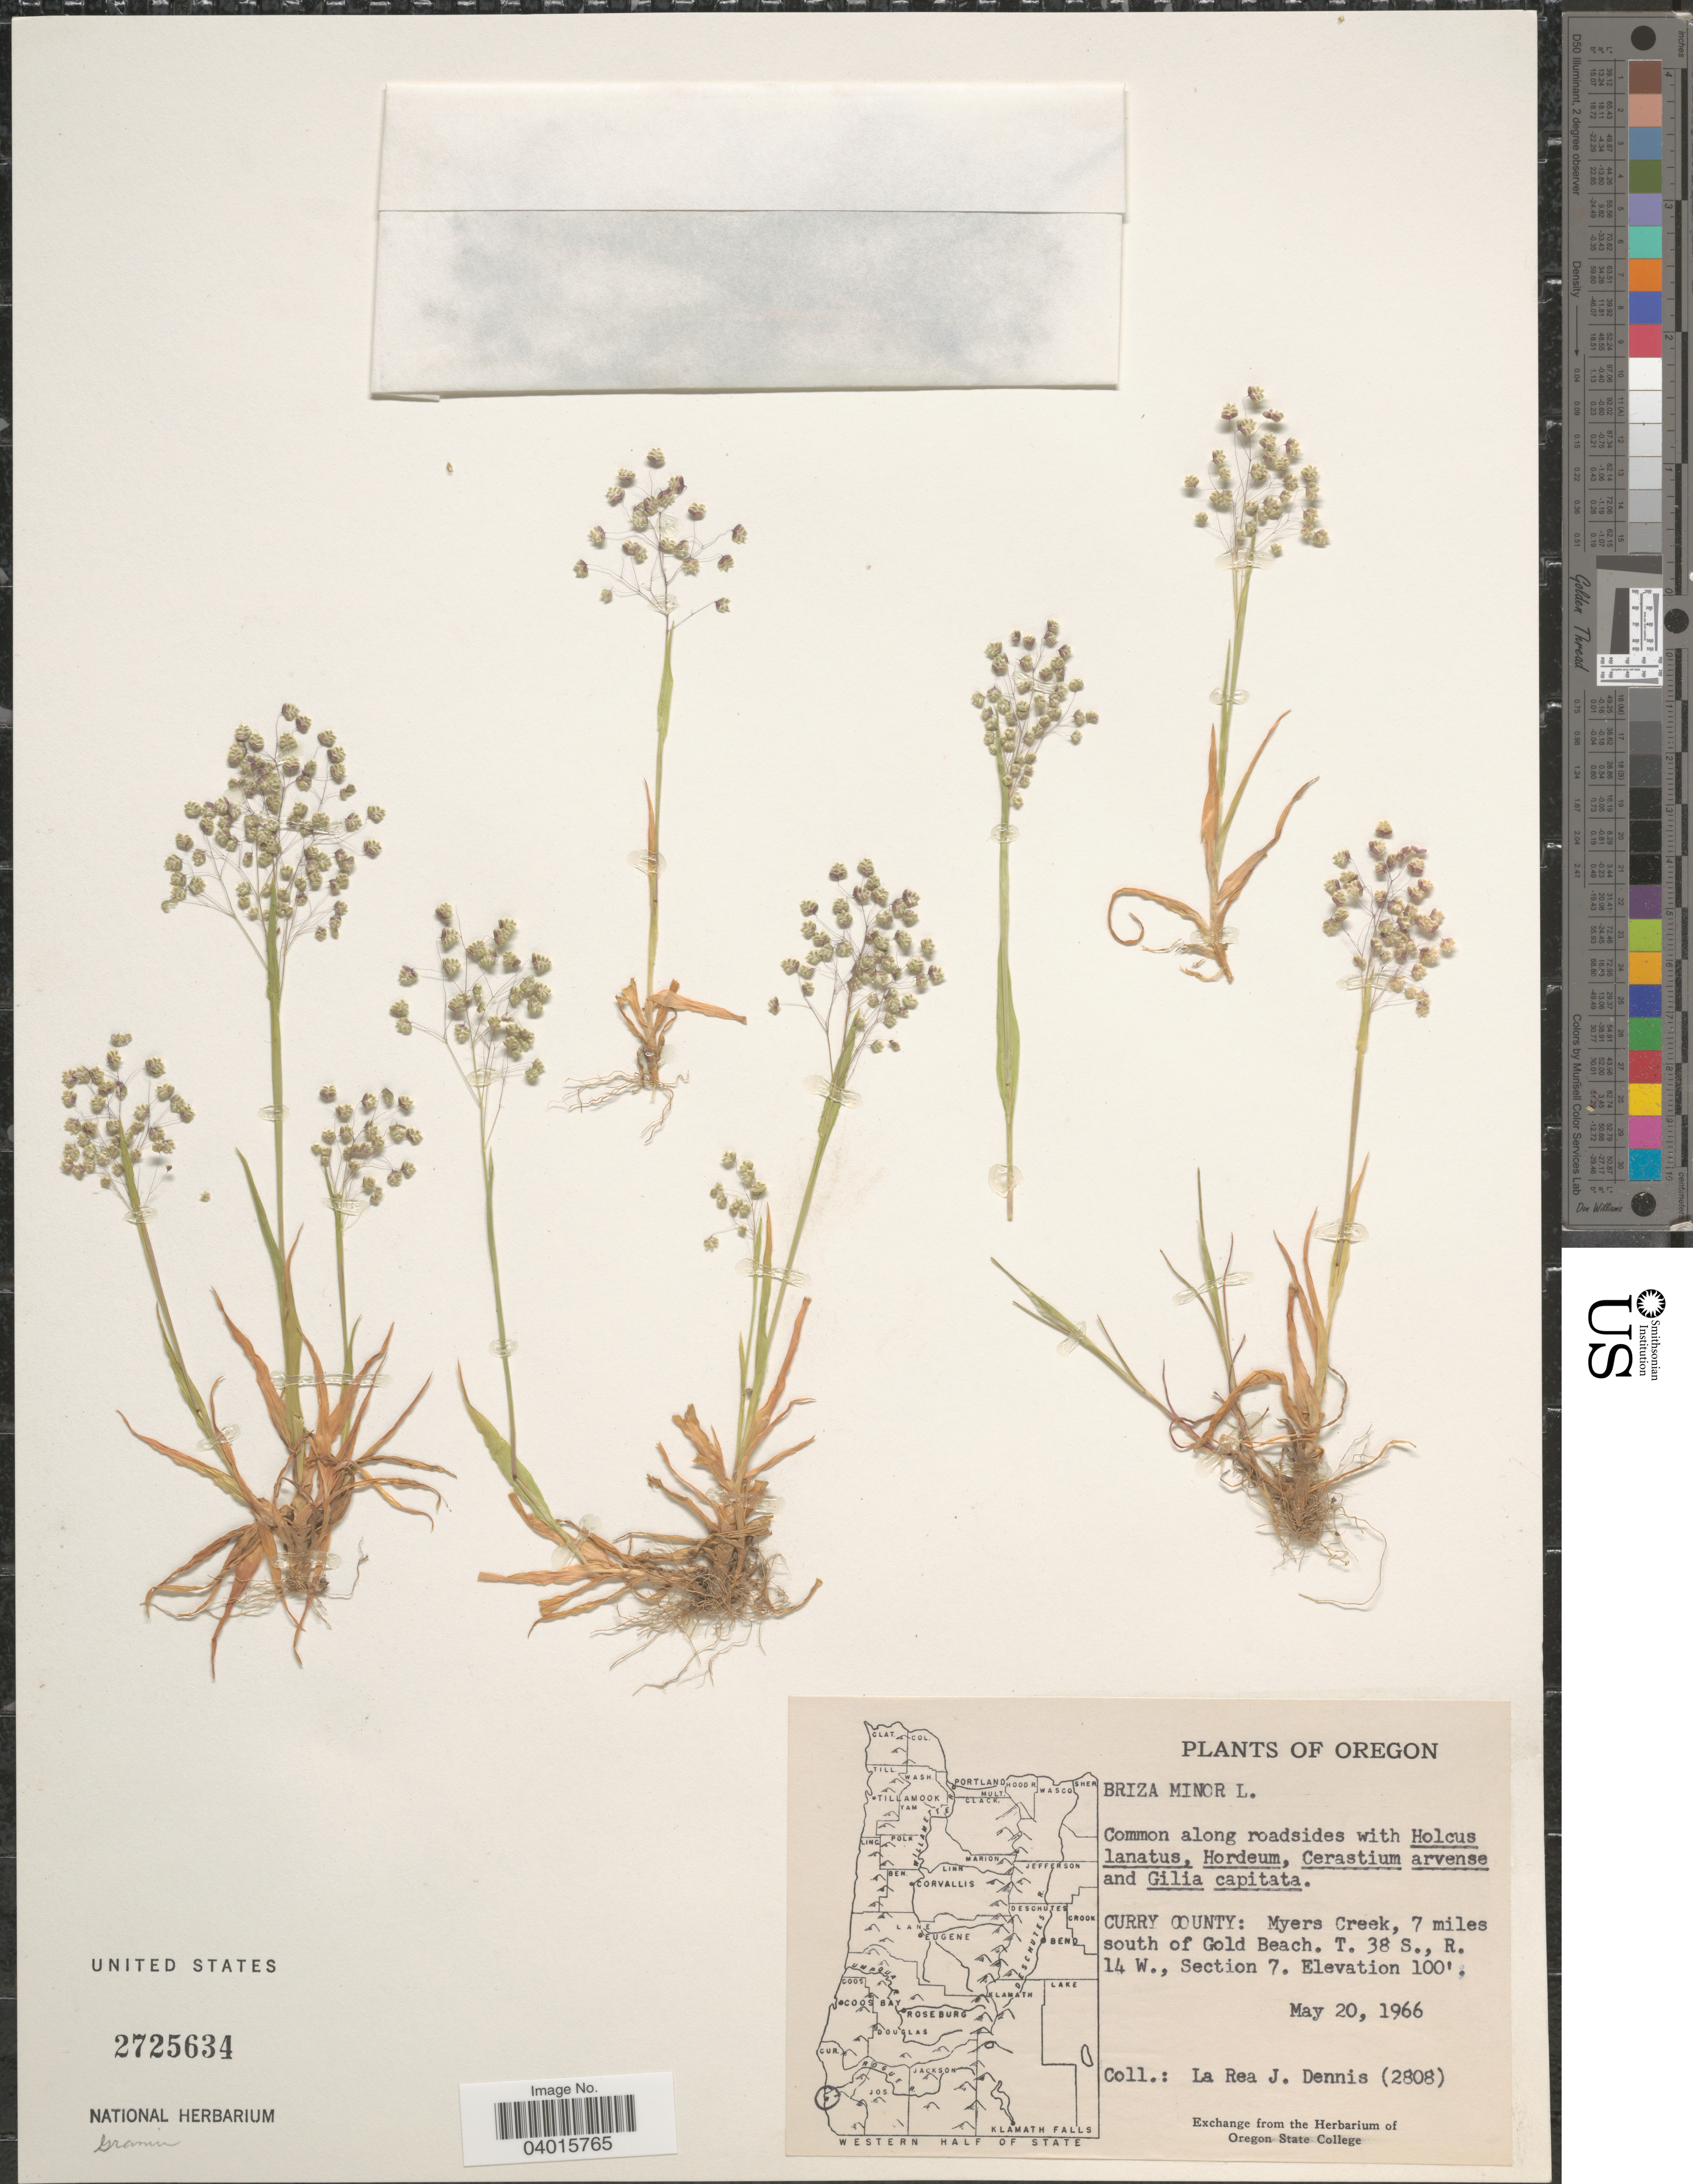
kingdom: Plantae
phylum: Tracheophyta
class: Liliopsida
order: Poales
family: Poaceae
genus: Briza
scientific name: Briza minor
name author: L.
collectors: R. Dennis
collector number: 2808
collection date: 1966-05-20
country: United States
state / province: Oregon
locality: Curry County: Myers Creek, 7 miles south of Gold Beach. T. 38 S., R. 14 W., Section 7.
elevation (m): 30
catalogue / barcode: US 2725634